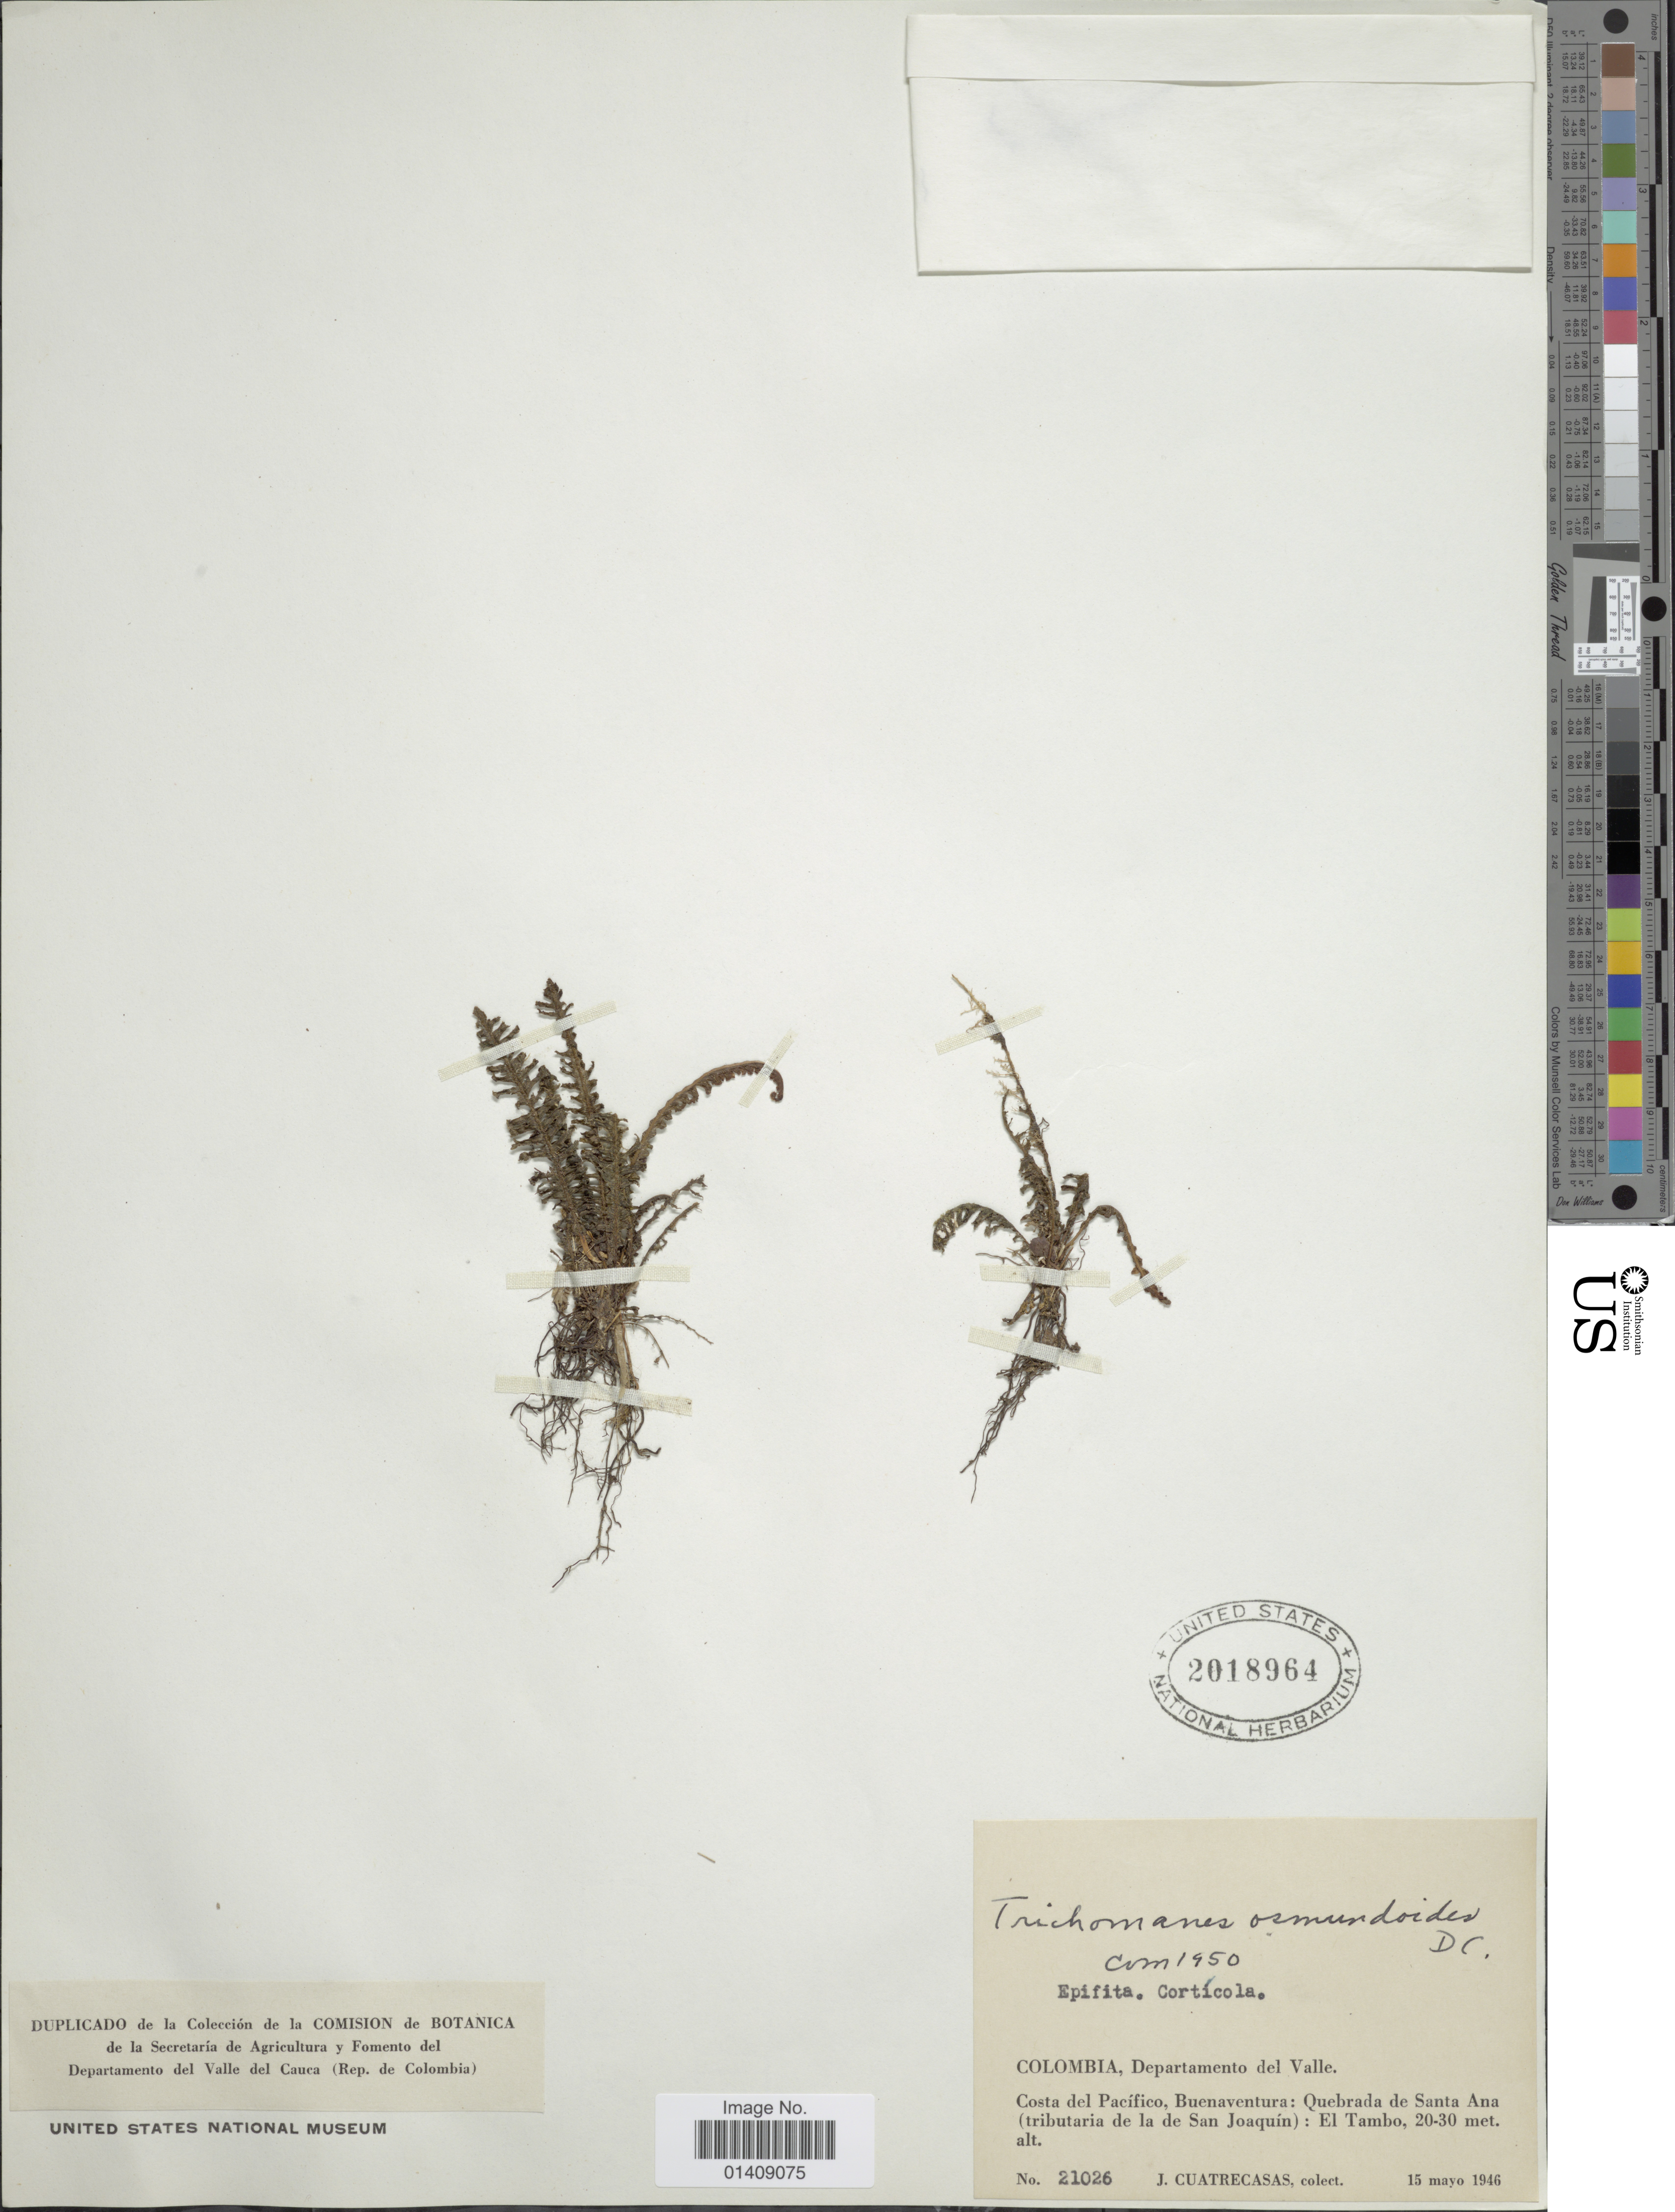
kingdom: Plantae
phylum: Tracheophyta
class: Polypodiopsida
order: Hymenophyllales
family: Hymenophyllaceae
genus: Trichomanes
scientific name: Trichomanes osmundoides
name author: DC. ex Poir.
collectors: J. Cuatrecasas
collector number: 21026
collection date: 1946-05-15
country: Colombia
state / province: Valle del Cauca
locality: Departamento del Valle, Costa del Pacifico, Buenaventura; Quebrada de Santa Ana (tributaria de la de San Joaquin): El Tambo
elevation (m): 20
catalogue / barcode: US 2018964